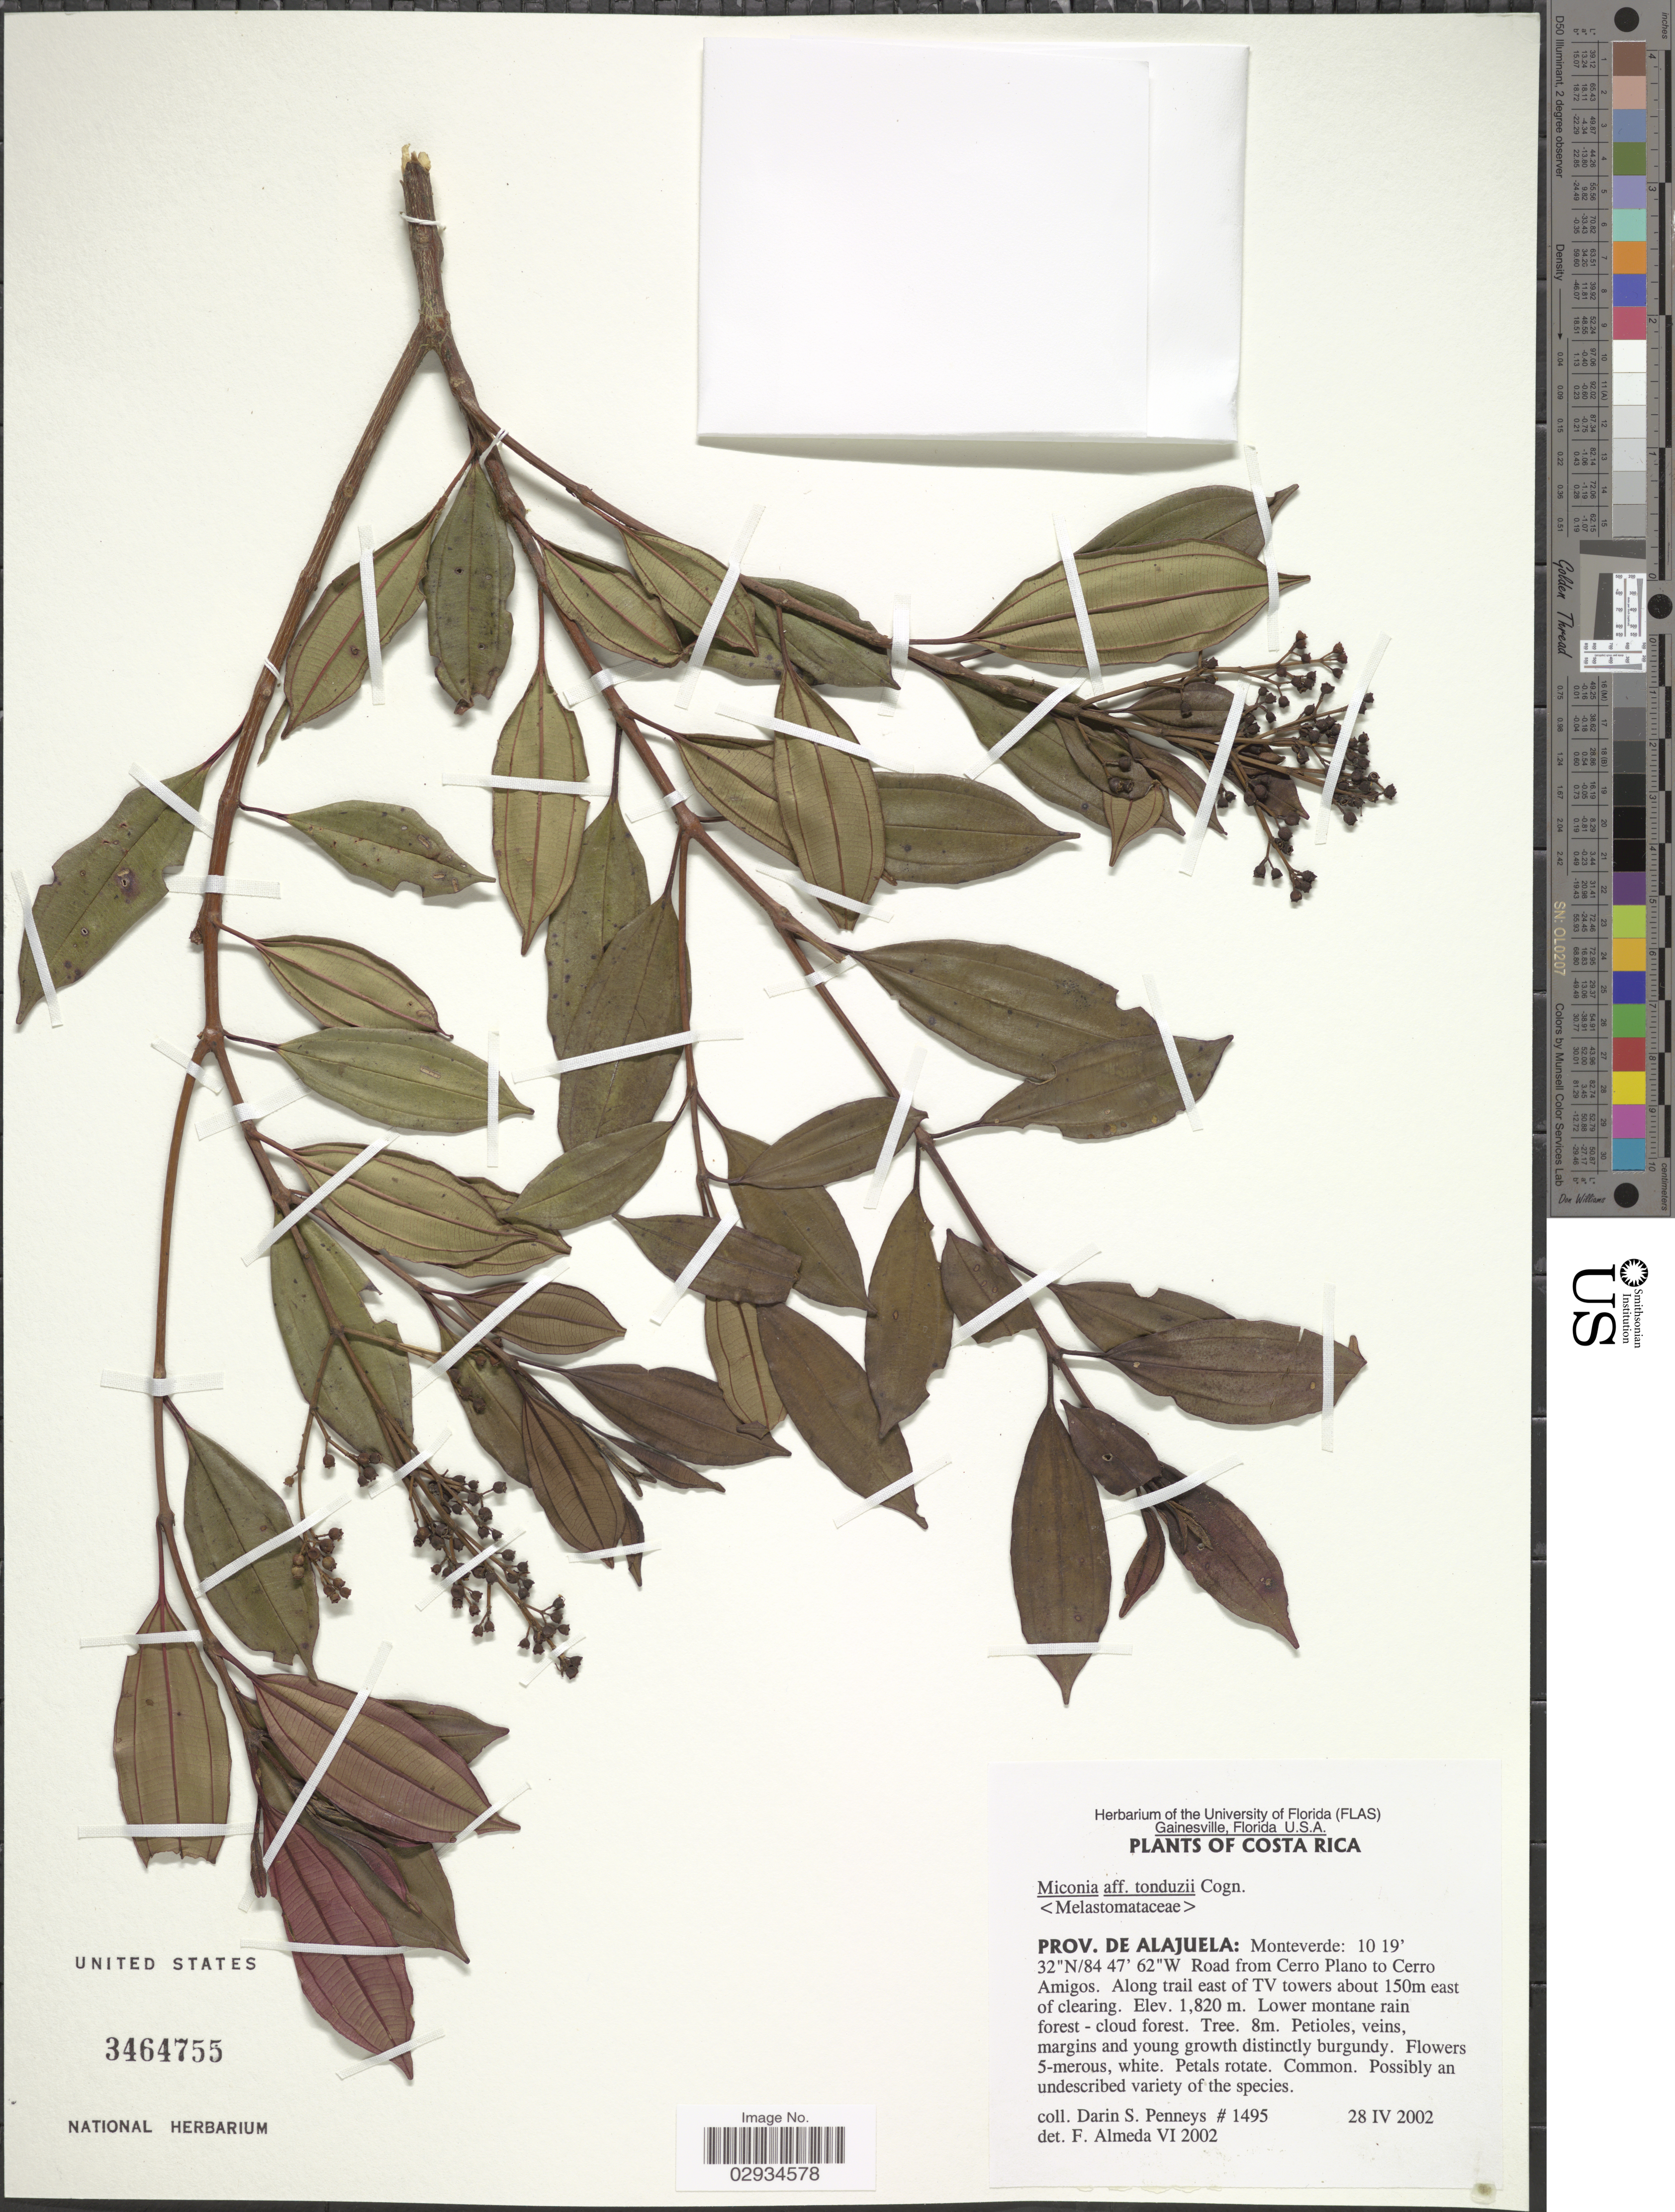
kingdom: Plantae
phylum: Tracheophyta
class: Magnoliopsida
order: Myrtales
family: Melastomataceae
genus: Miconia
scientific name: Miconia tonduzii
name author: Cogn. in A. DC.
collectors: D. S. Penneys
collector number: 1495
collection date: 2002-04-28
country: Costa Rica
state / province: Alajuela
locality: Monteverde. Road from Cerro Plano to Cerro Amigos. Along trail east of TV towers about 150m east of clearing.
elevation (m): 1820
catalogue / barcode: US 3464755